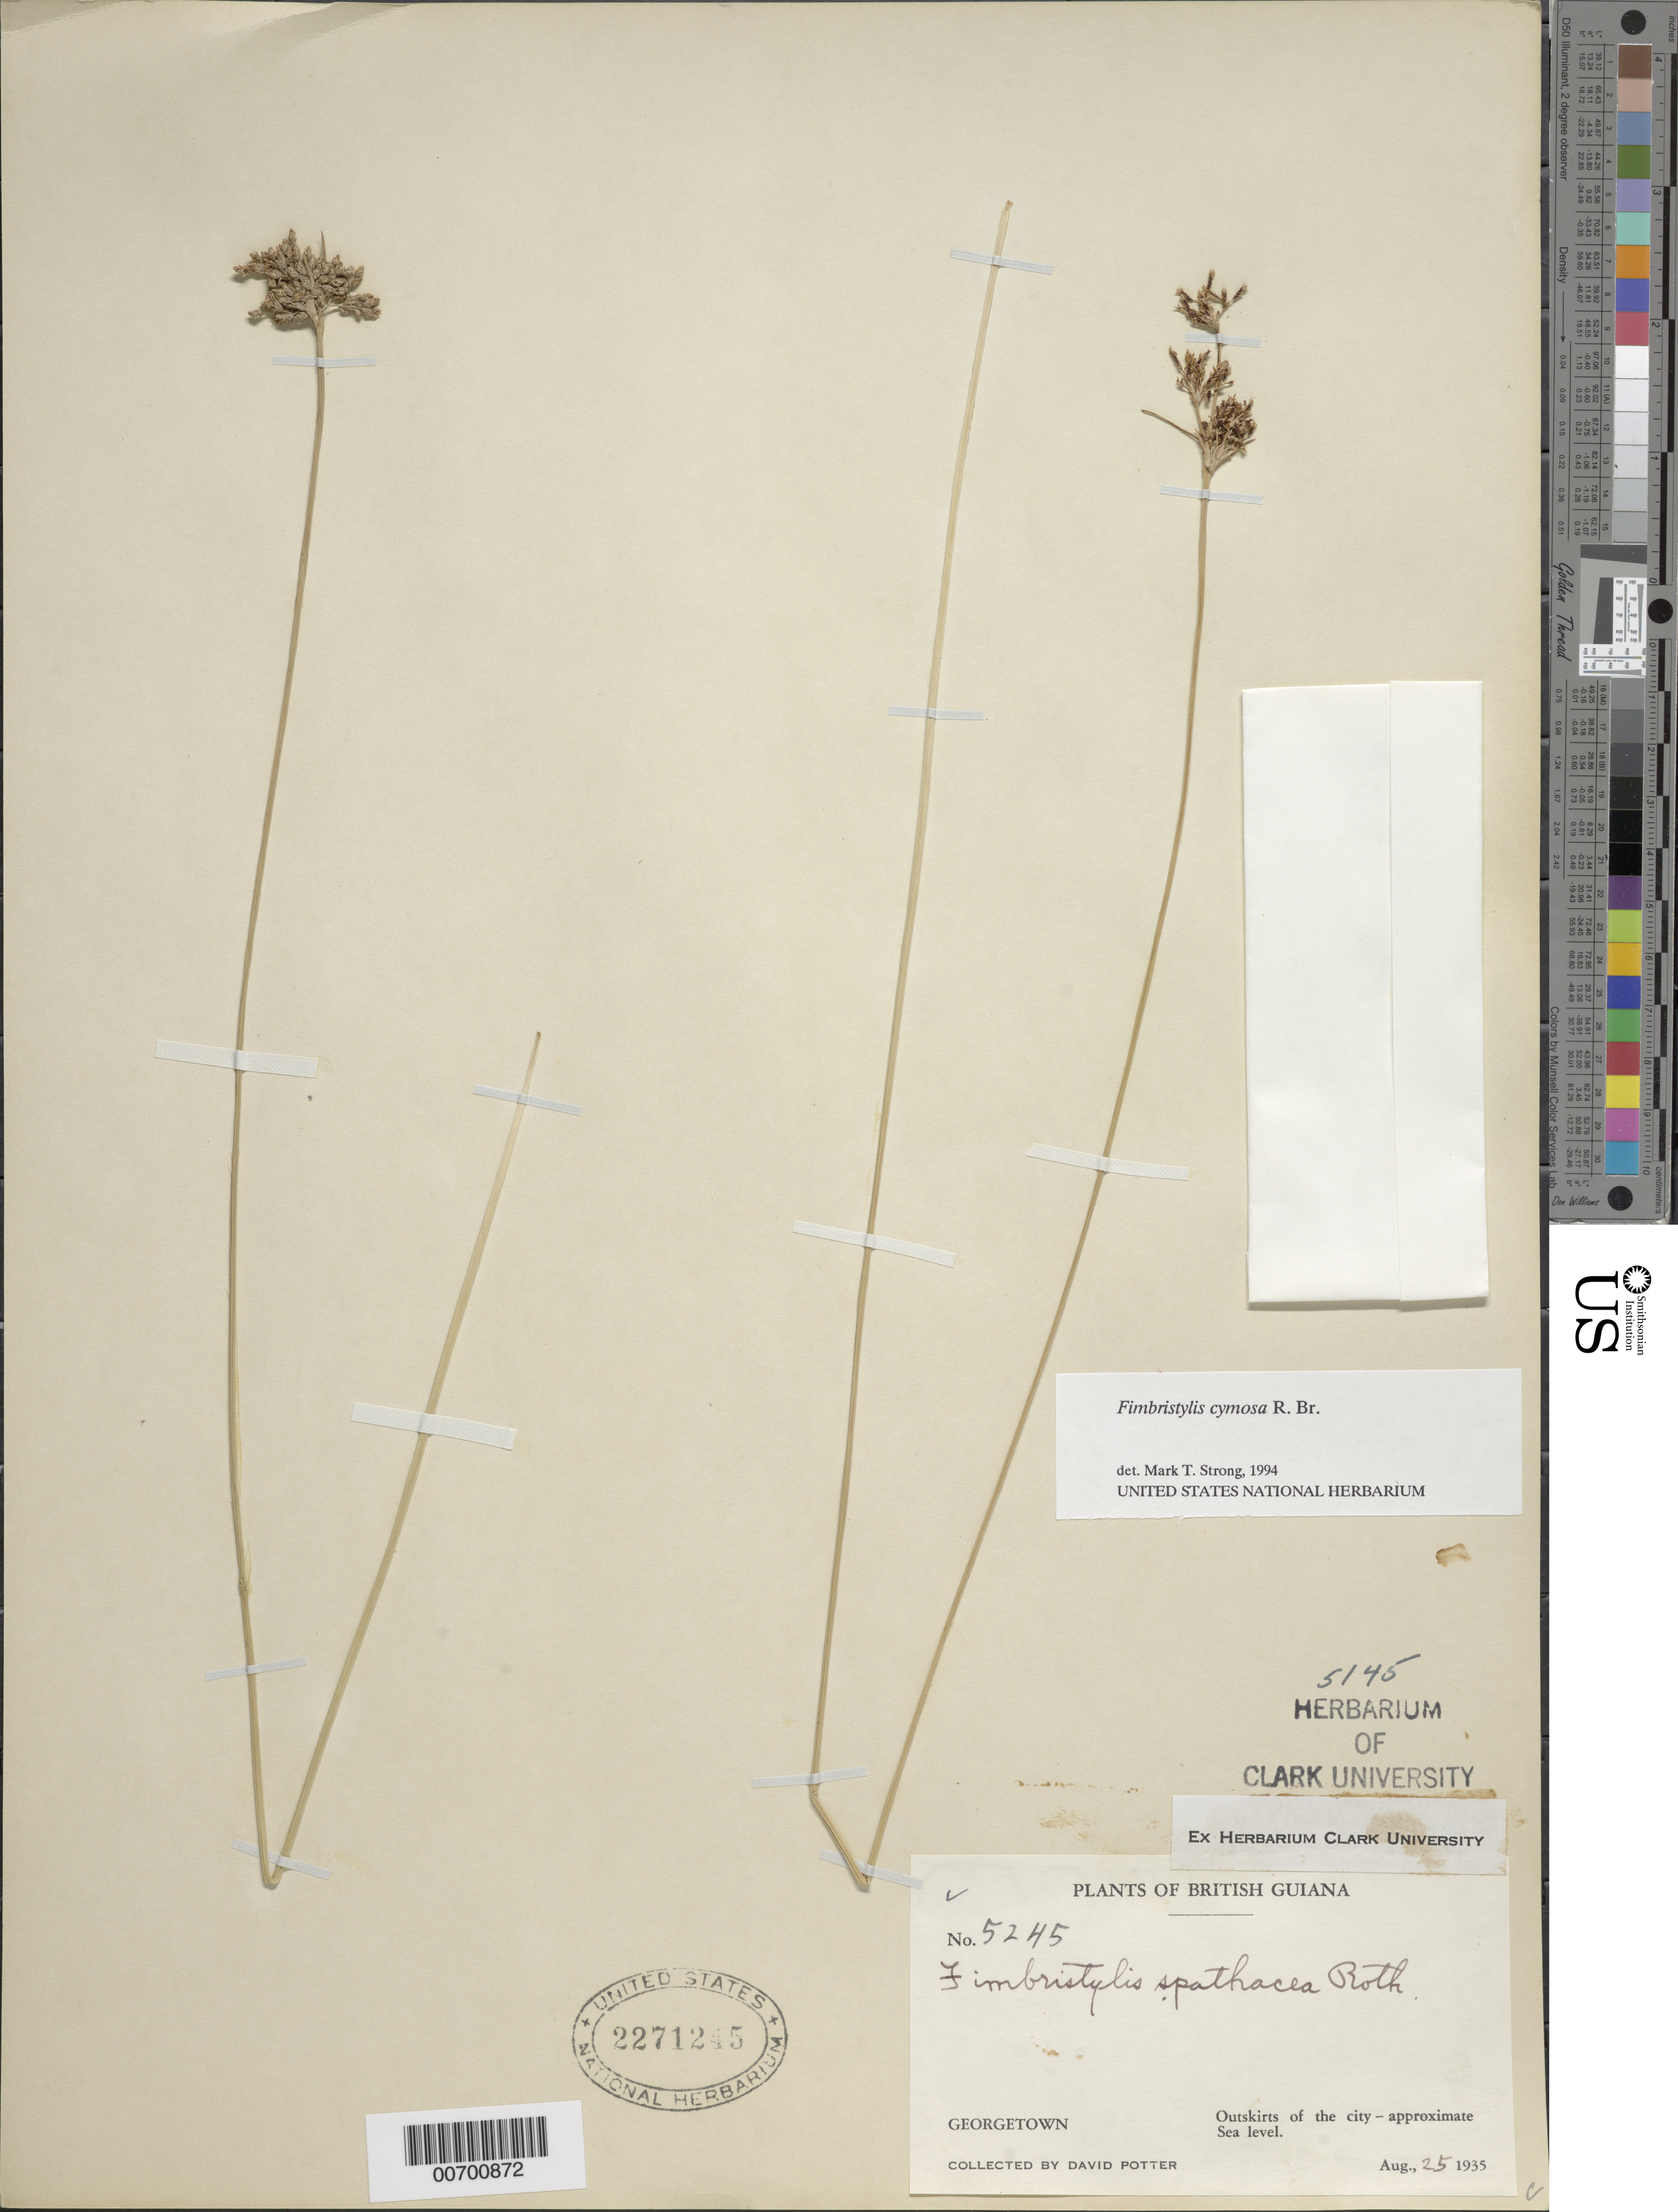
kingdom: Plantae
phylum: Tracheophyta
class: Liliopsida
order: Poales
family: Cyperaceae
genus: Fimbristylis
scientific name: Fimbristylis cymosa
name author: R. Br.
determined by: Strong, M. T., (US), Smithsonian Institution - National Museum of Natural History (UNITED STATES)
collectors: D. Potter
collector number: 5245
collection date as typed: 25-Aug-35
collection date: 1935-08-25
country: Guyana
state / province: Demerara-Mahaica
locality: Georgetown, outskirts of city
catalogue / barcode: US 2271245